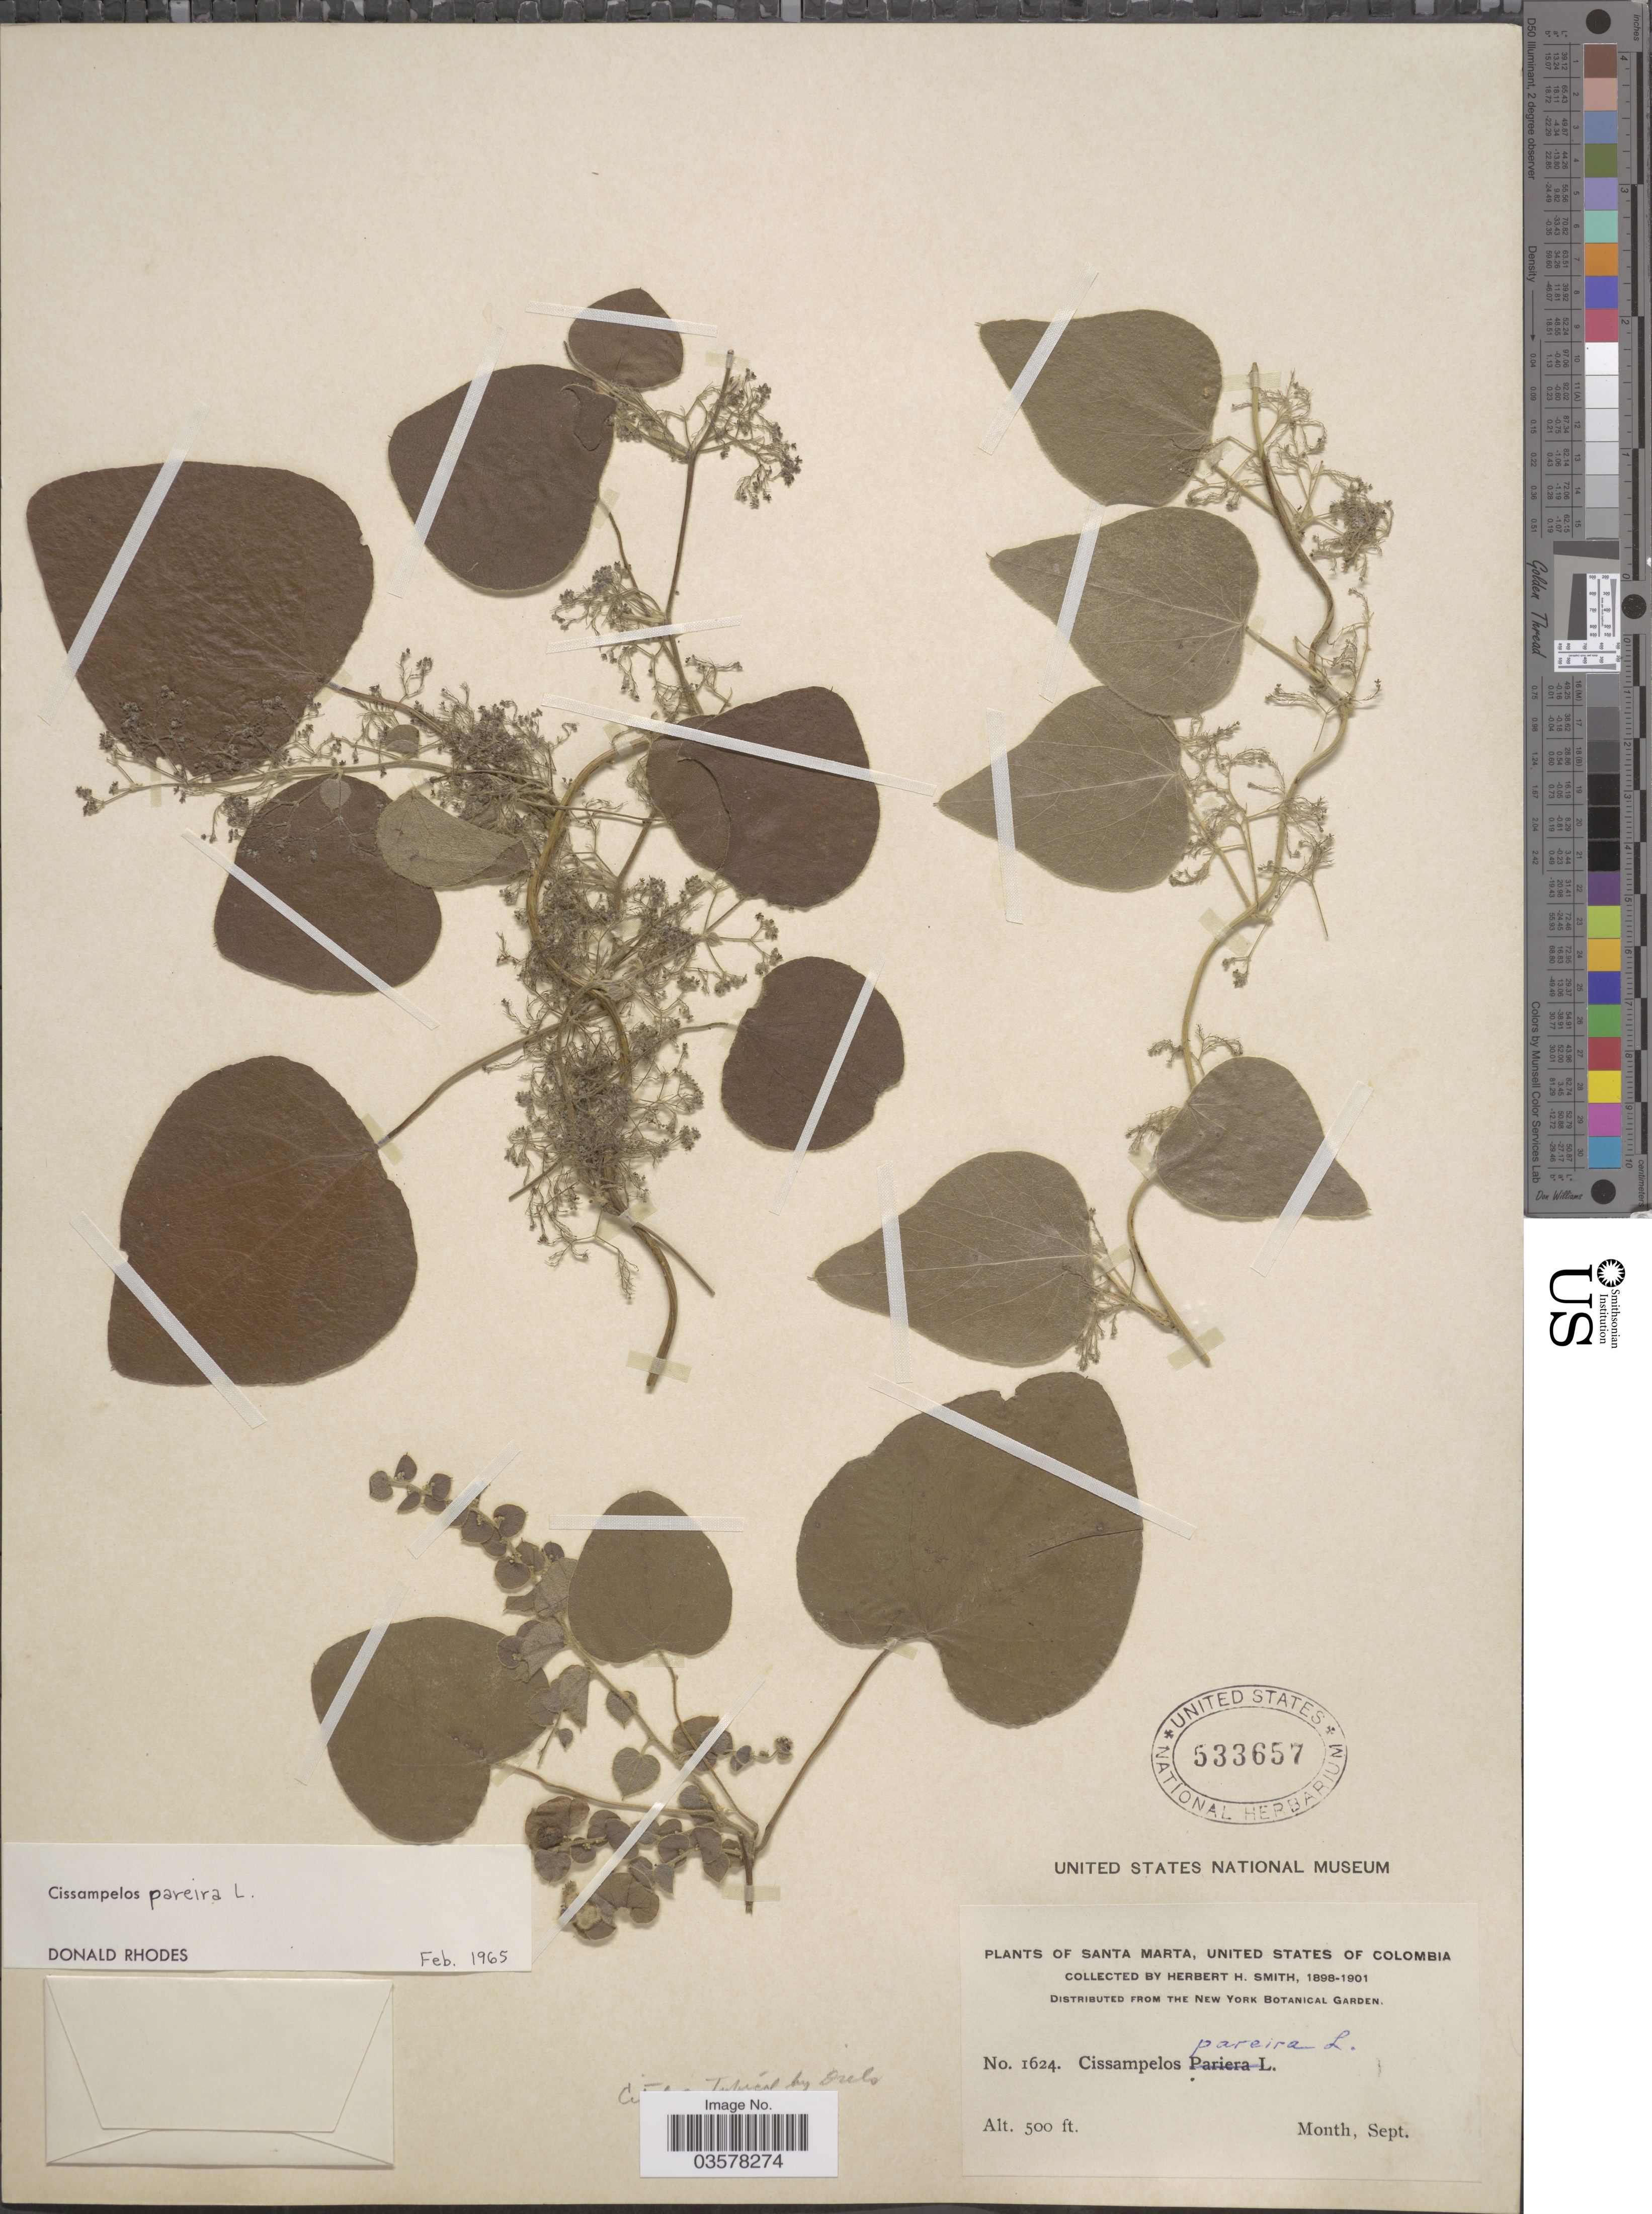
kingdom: Plantae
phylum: Tracheophyta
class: Magnoliopsida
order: Ranunculales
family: Menispermaceae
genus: Cissampelos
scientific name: Cissampelos pareira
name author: L.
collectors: Herbert H. Smith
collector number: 1624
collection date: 1898-09/1901-09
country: Colombia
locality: Santa Marta, United States of Colombia.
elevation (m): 152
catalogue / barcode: US 533657